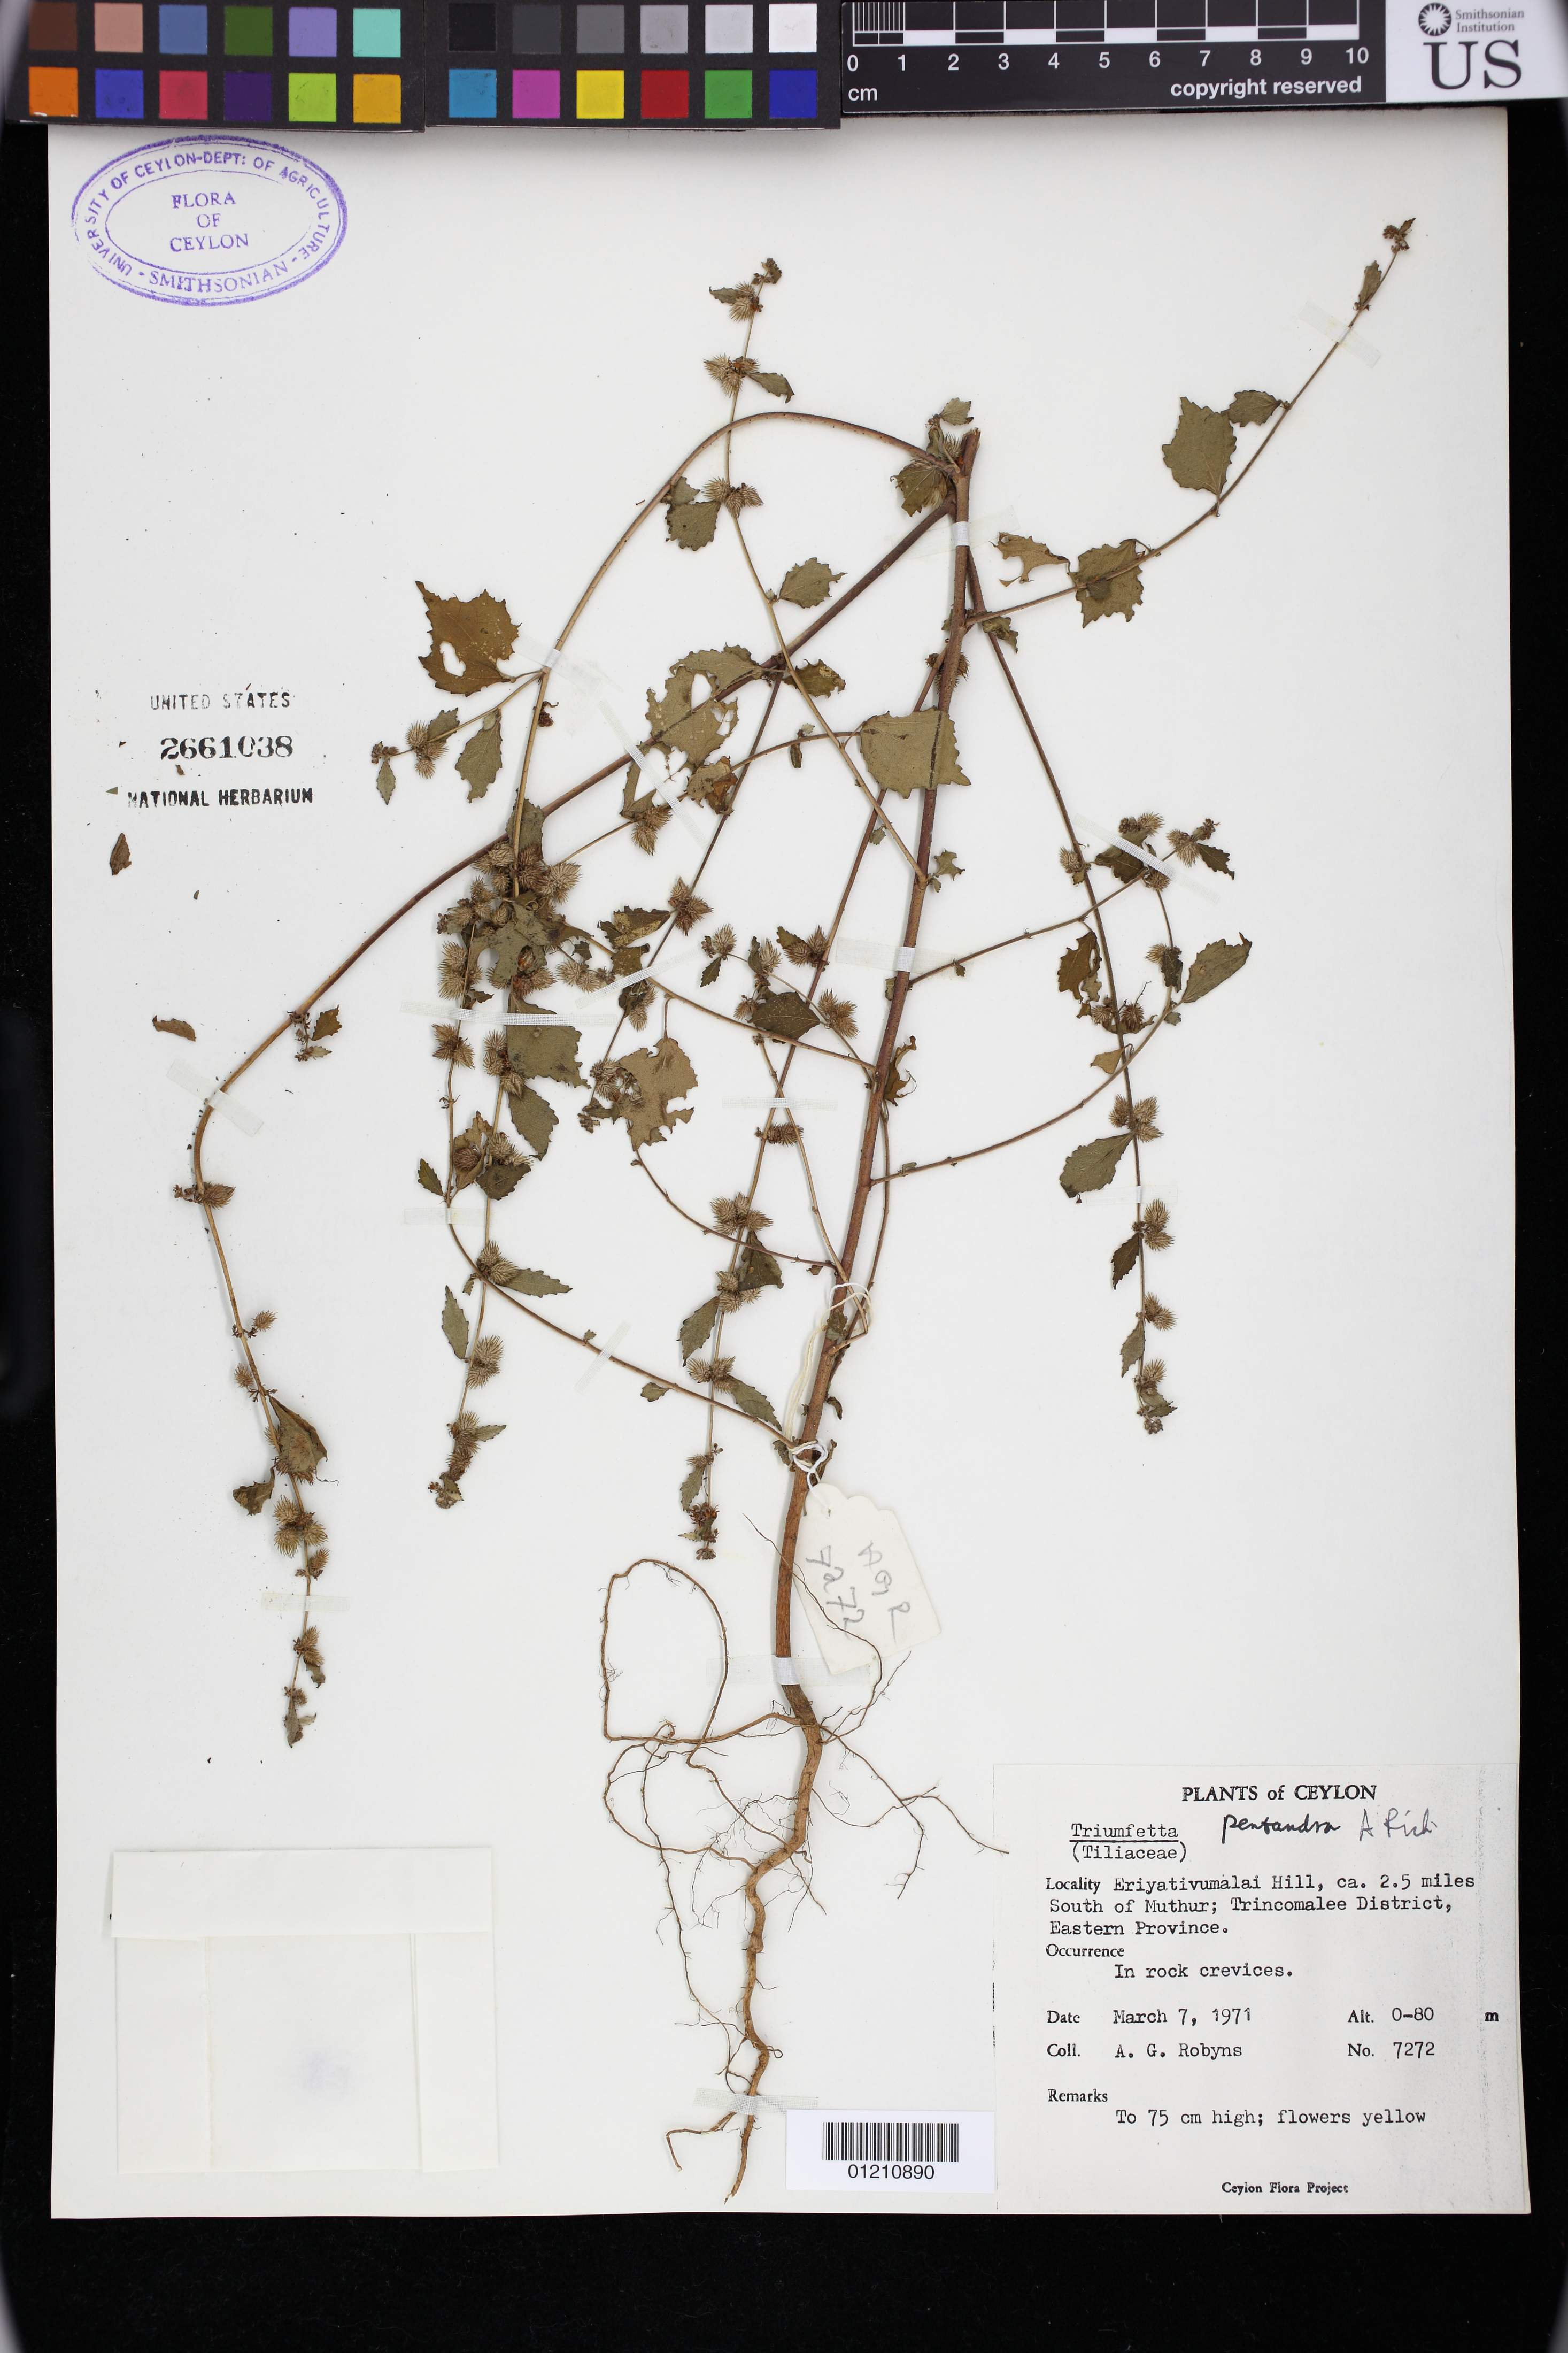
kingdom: Plantae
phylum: Tracheophyta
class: Magnoliopsida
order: Malvales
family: Malvaceae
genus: Triumfetta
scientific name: Triumfetta pentandra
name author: A. Rich.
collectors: A. G. Robyns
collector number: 7272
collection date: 1971-03-07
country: Sri Lanka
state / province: Eastern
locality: Eriyativumalai Hill, ca. 2.5 miles South of Muthur; Trincomalee District, Eastern Province.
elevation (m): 0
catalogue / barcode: US 2661038